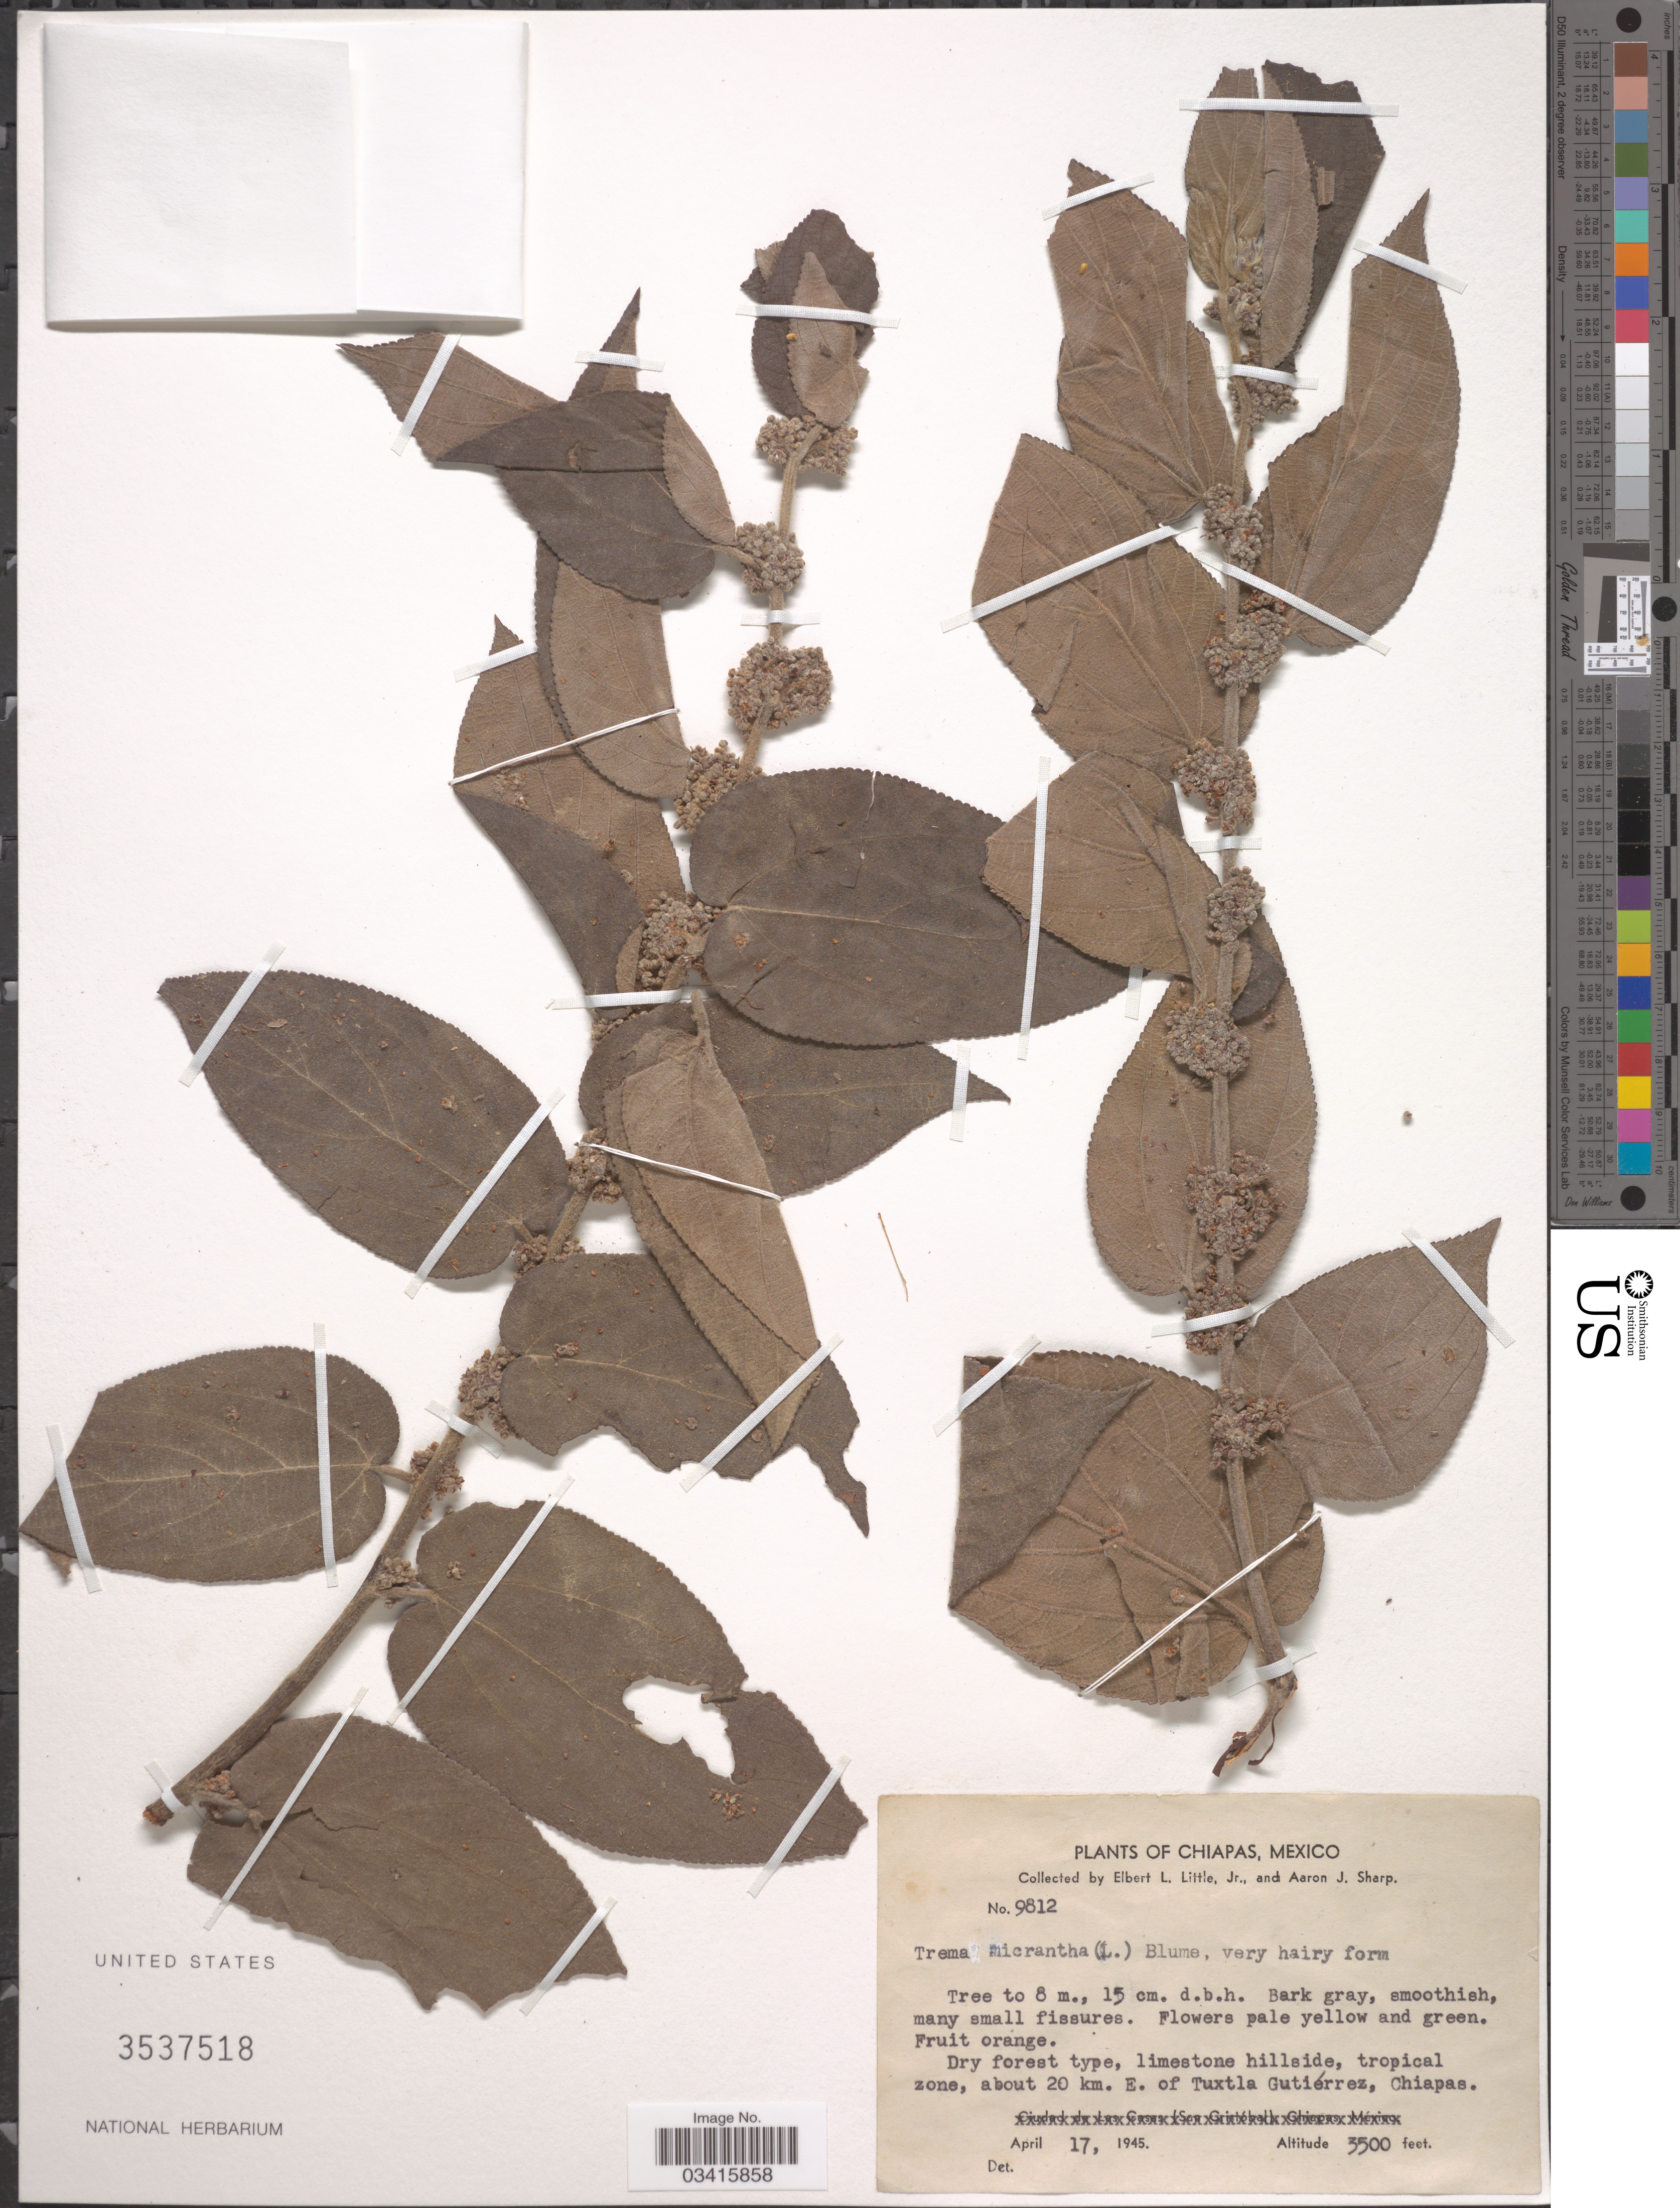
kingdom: Plantae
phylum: Tracheophyta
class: Magnoliopsida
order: Rosales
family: Cannabaceae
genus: Trema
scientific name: Trema micranthum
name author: (L.) Blume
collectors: E. L. Little & Mrs A. J. Sharp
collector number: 9812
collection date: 1945-04-17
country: Mexico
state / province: Chiapas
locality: About 20 km. E. of Tuxtla Gutiérrez.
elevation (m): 1067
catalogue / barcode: US 3537518